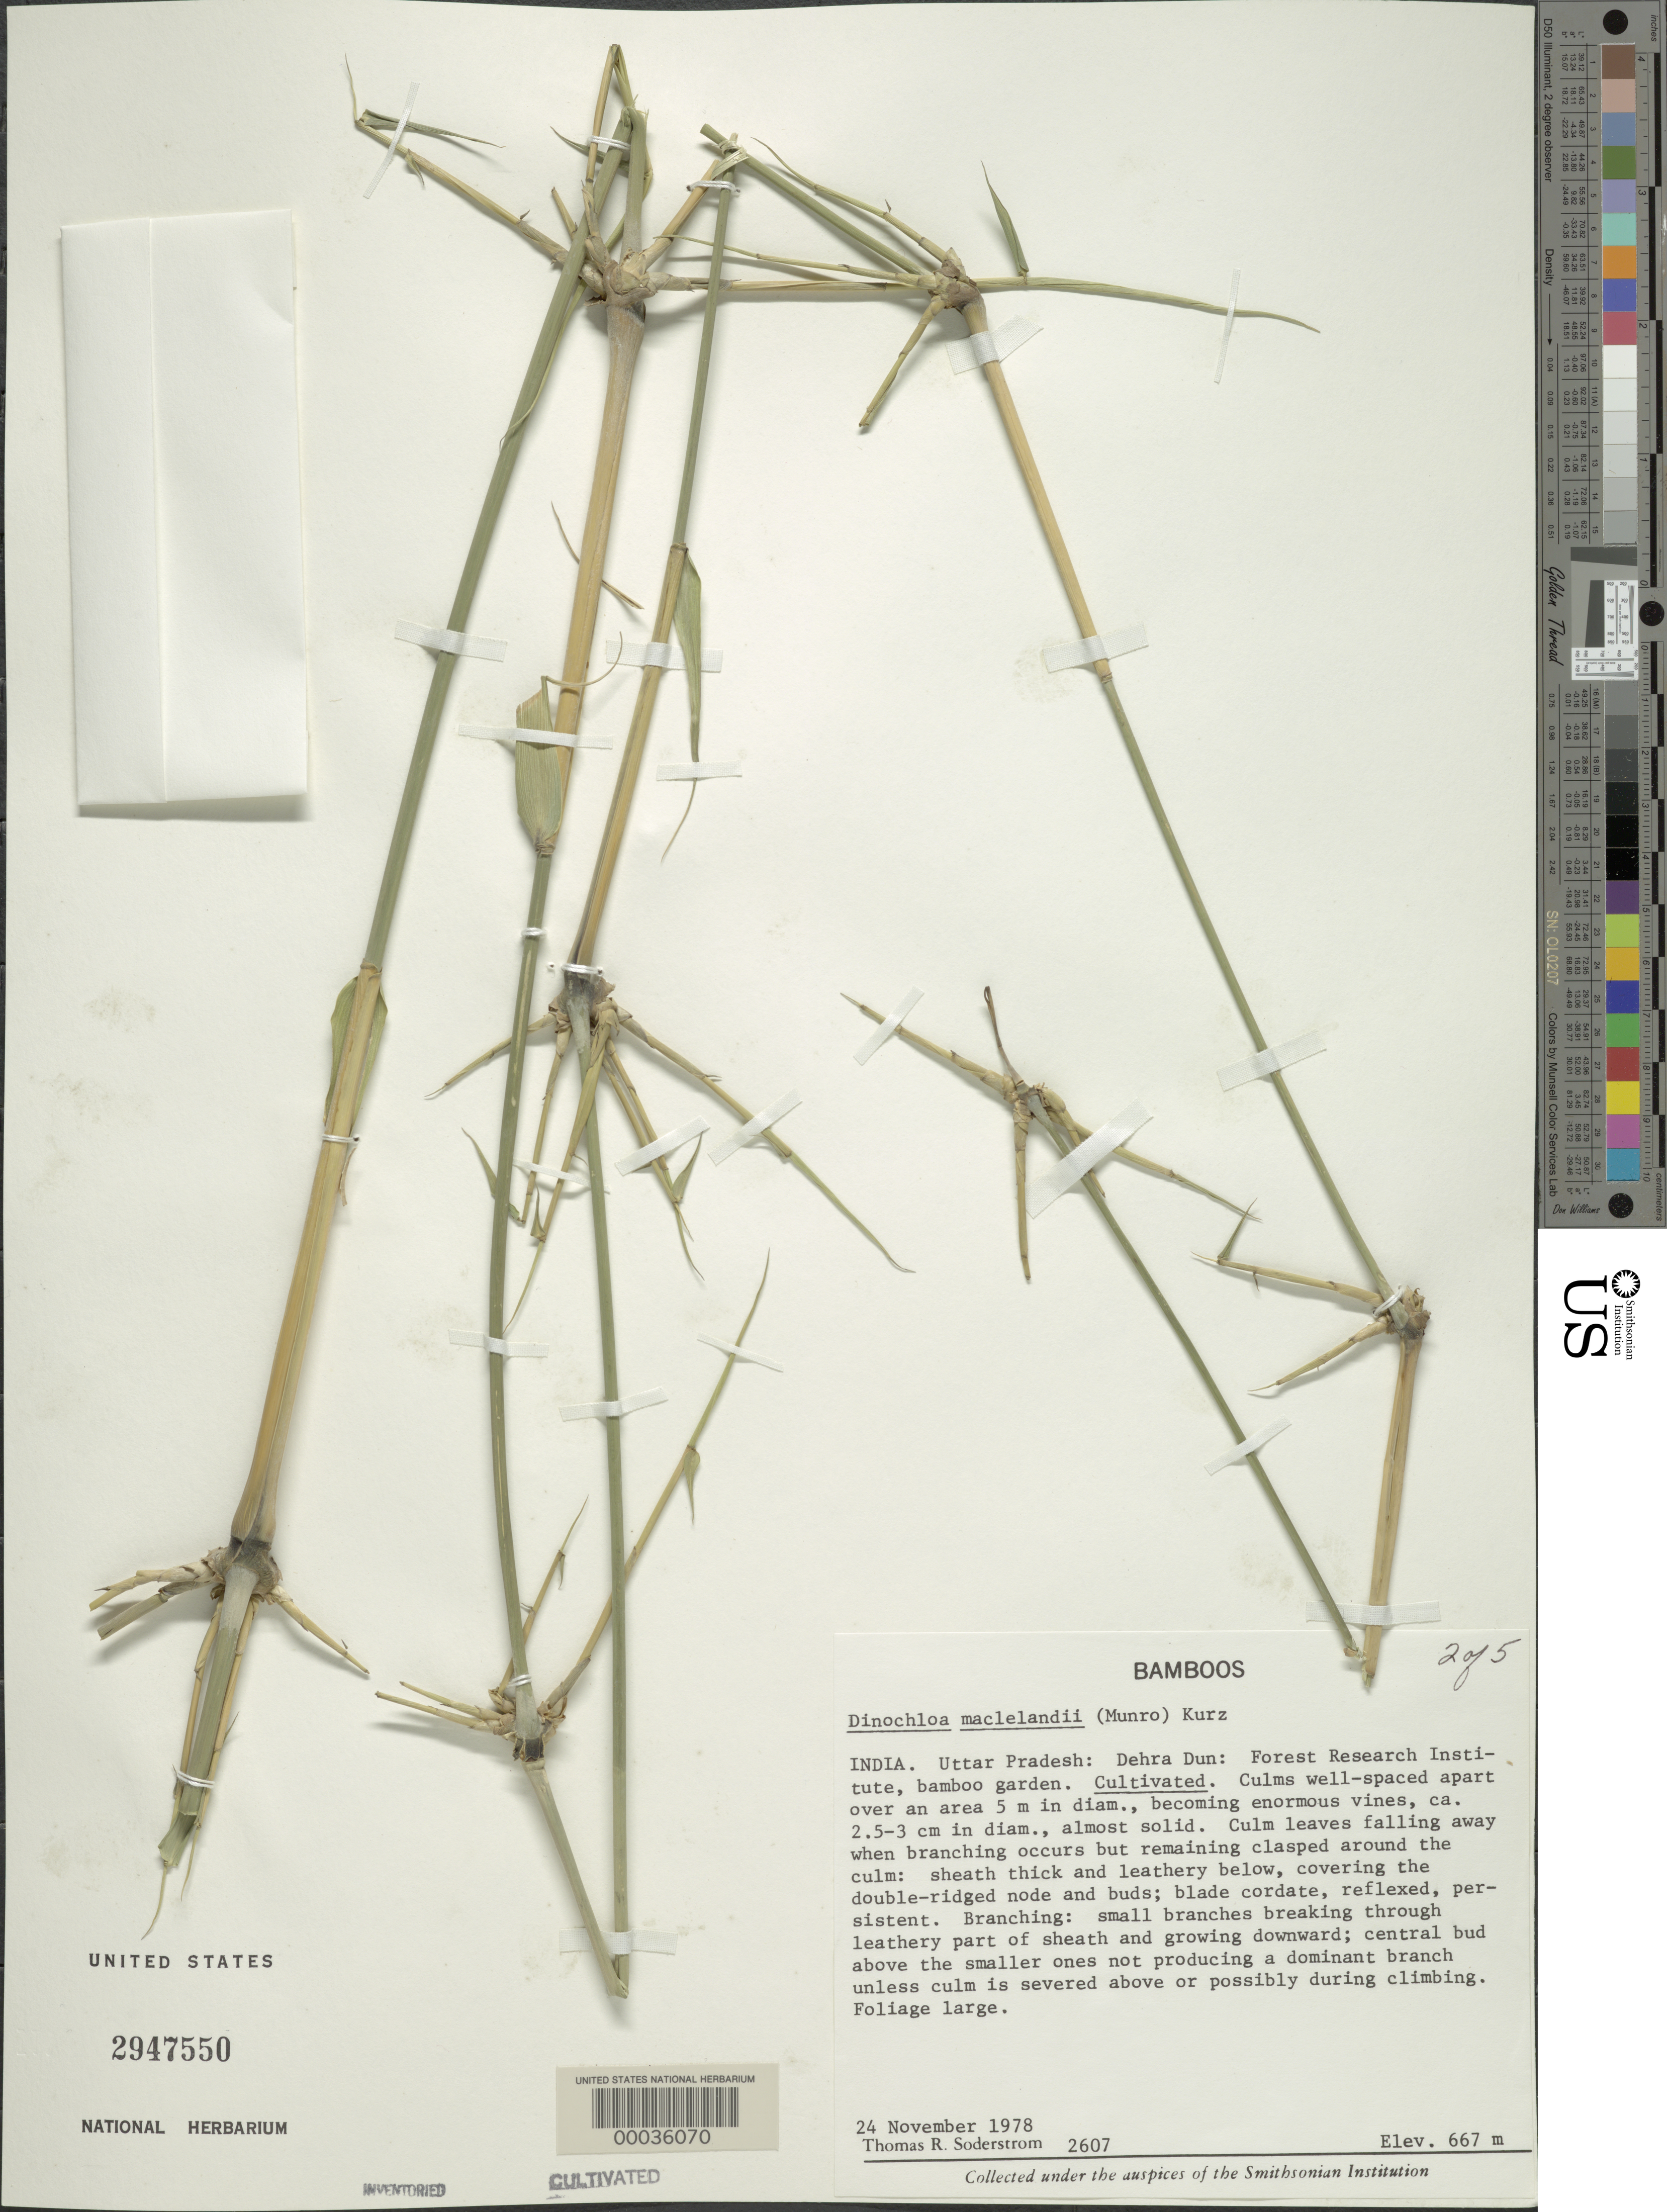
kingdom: Plantae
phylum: Tracheophyta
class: Liliopsida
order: Poales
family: Poaceae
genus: Dinochloa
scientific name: Dinochloa maclellandii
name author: Kurz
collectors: T. R. Soderstrom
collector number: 2607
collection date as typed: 24 Nov 1978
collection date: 1978-11-24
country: India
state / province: Uttar Pradesh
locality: Dehra dun, forest research institute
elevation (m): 667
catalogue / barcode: US 2947550